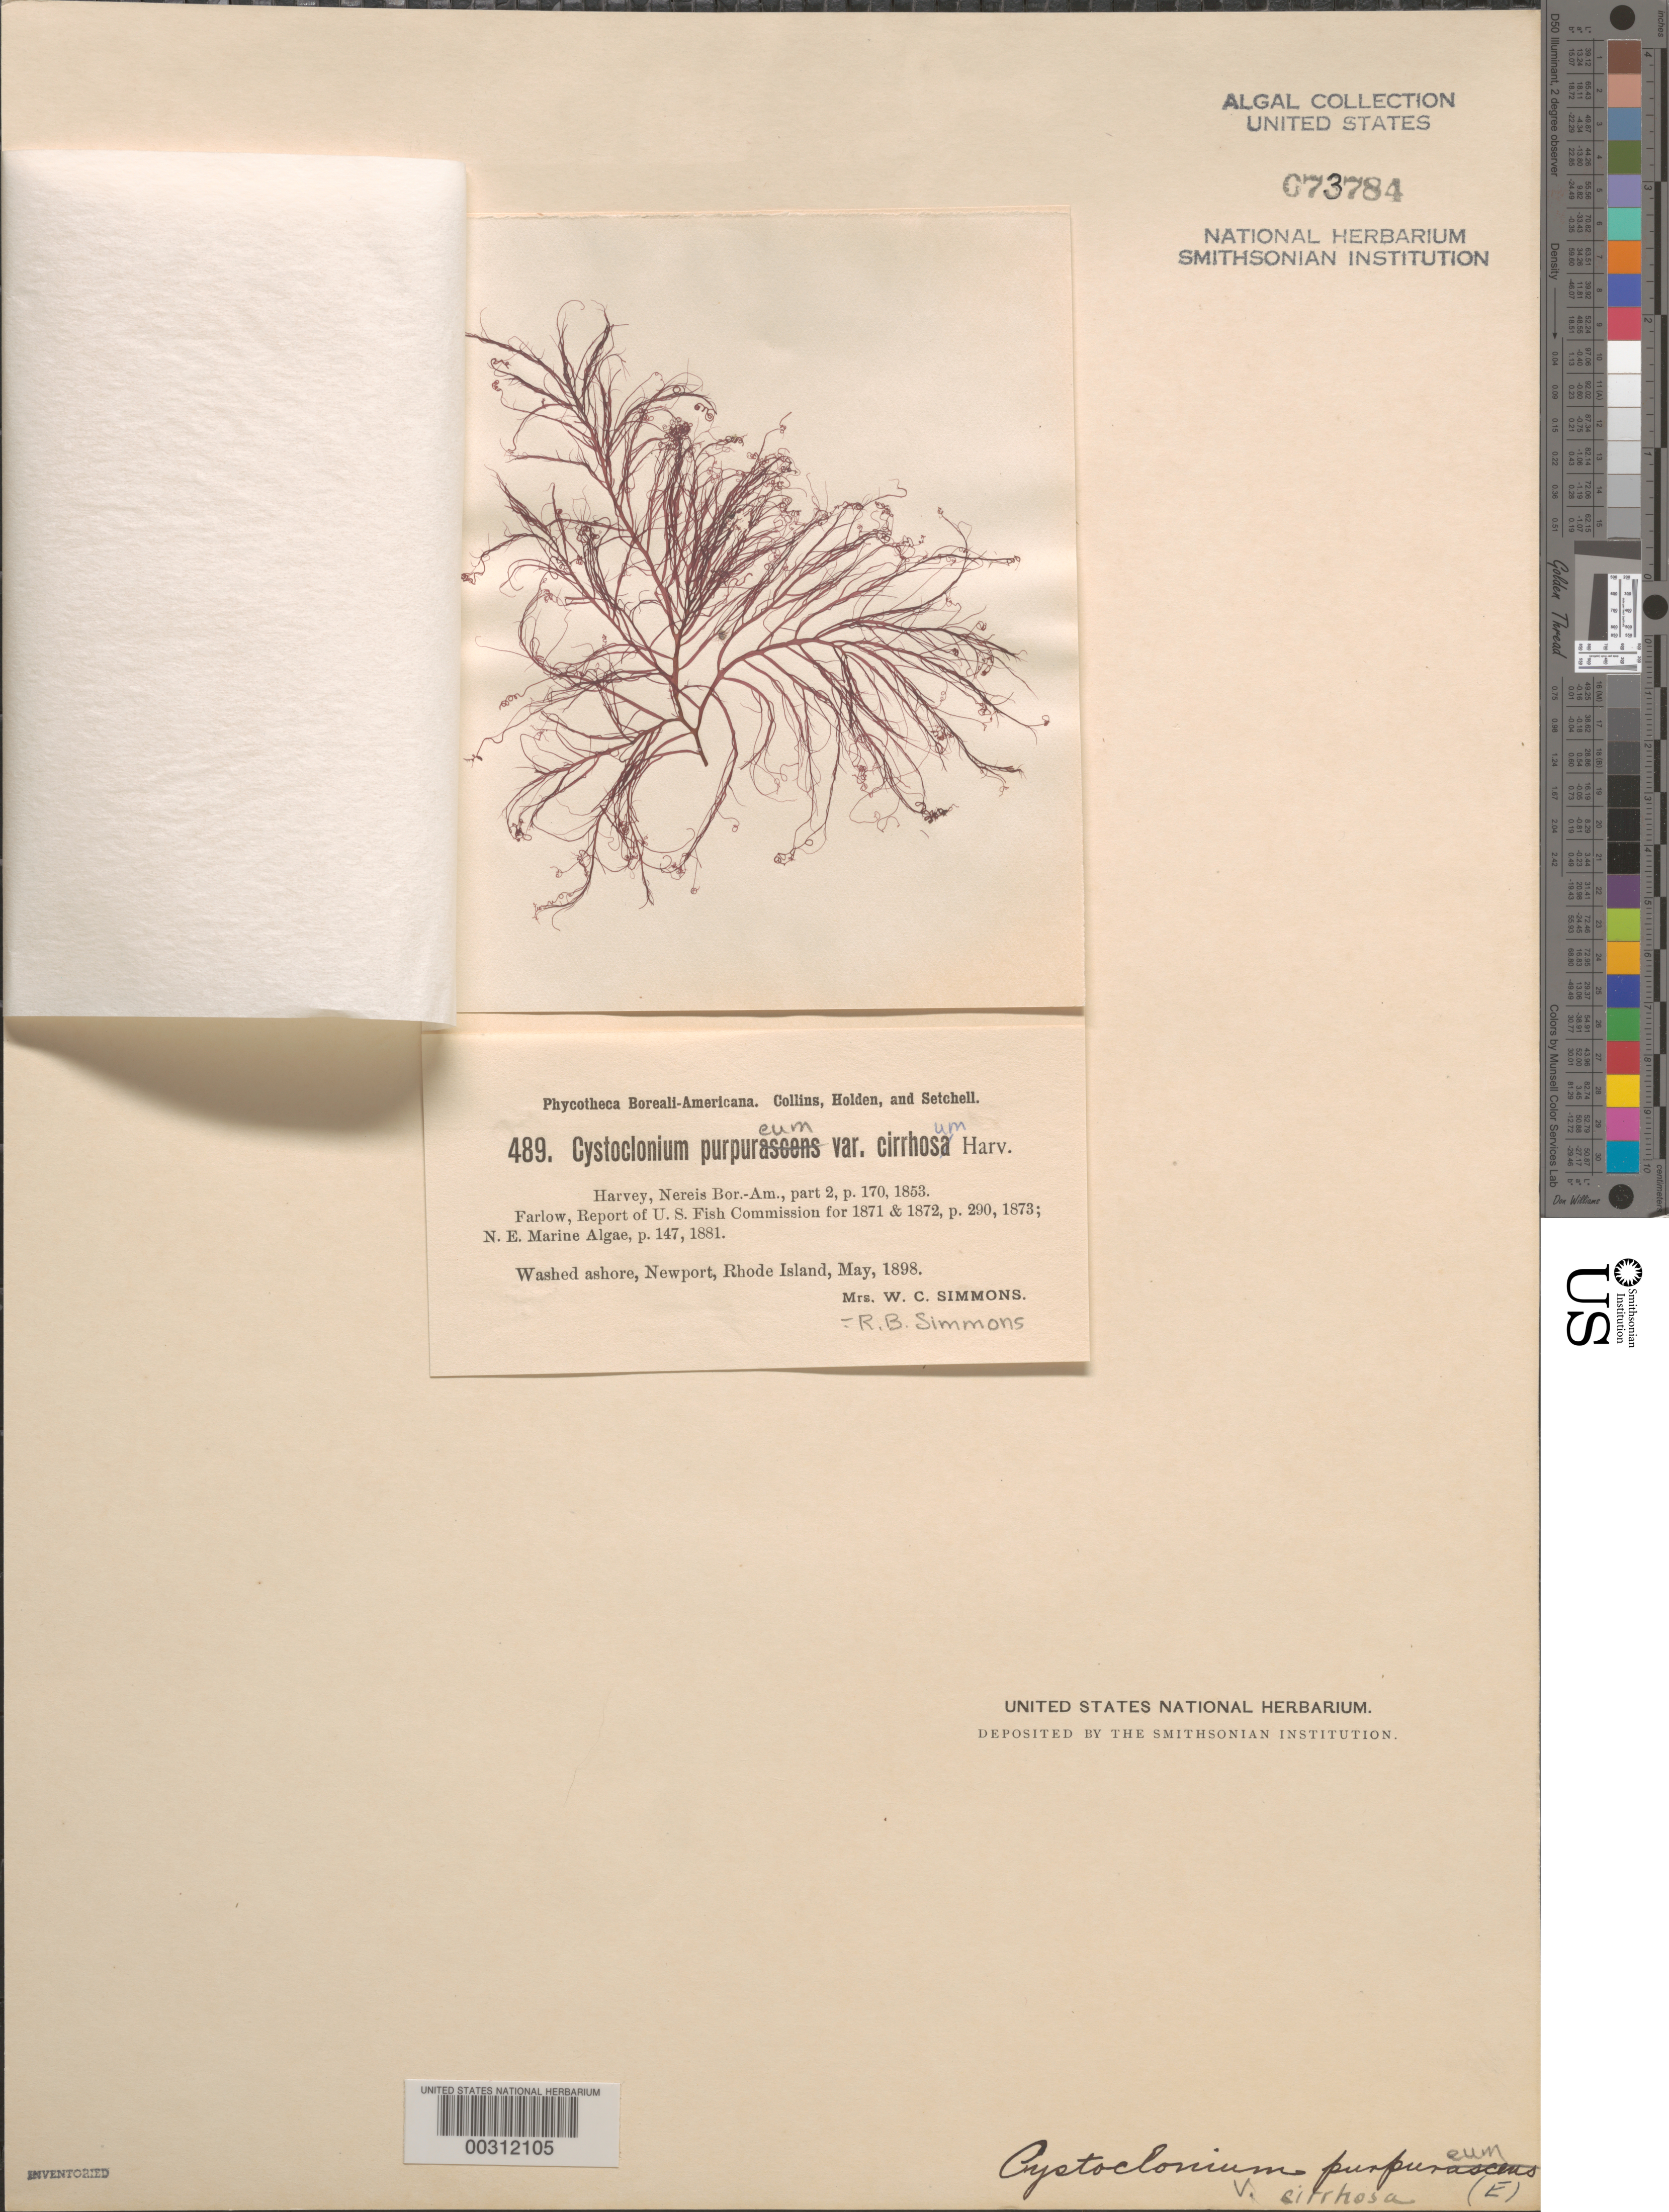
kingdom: Plantae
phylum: Rhodophyta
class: Florideophyceae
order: Gigartinales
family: Cystocloniaceae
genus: Cystoclonium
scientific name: Cystoclonium purpureum var. cirrhosum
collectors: R. B. Simmons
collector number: PB-A 489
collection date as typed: May 1898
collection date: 1898-05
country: United States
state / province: Rhode Island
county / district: Newport County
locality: Newport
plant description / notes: Collins, Holden & Setchell, Phycotheca Boreali-Americana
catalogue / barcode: US 73784